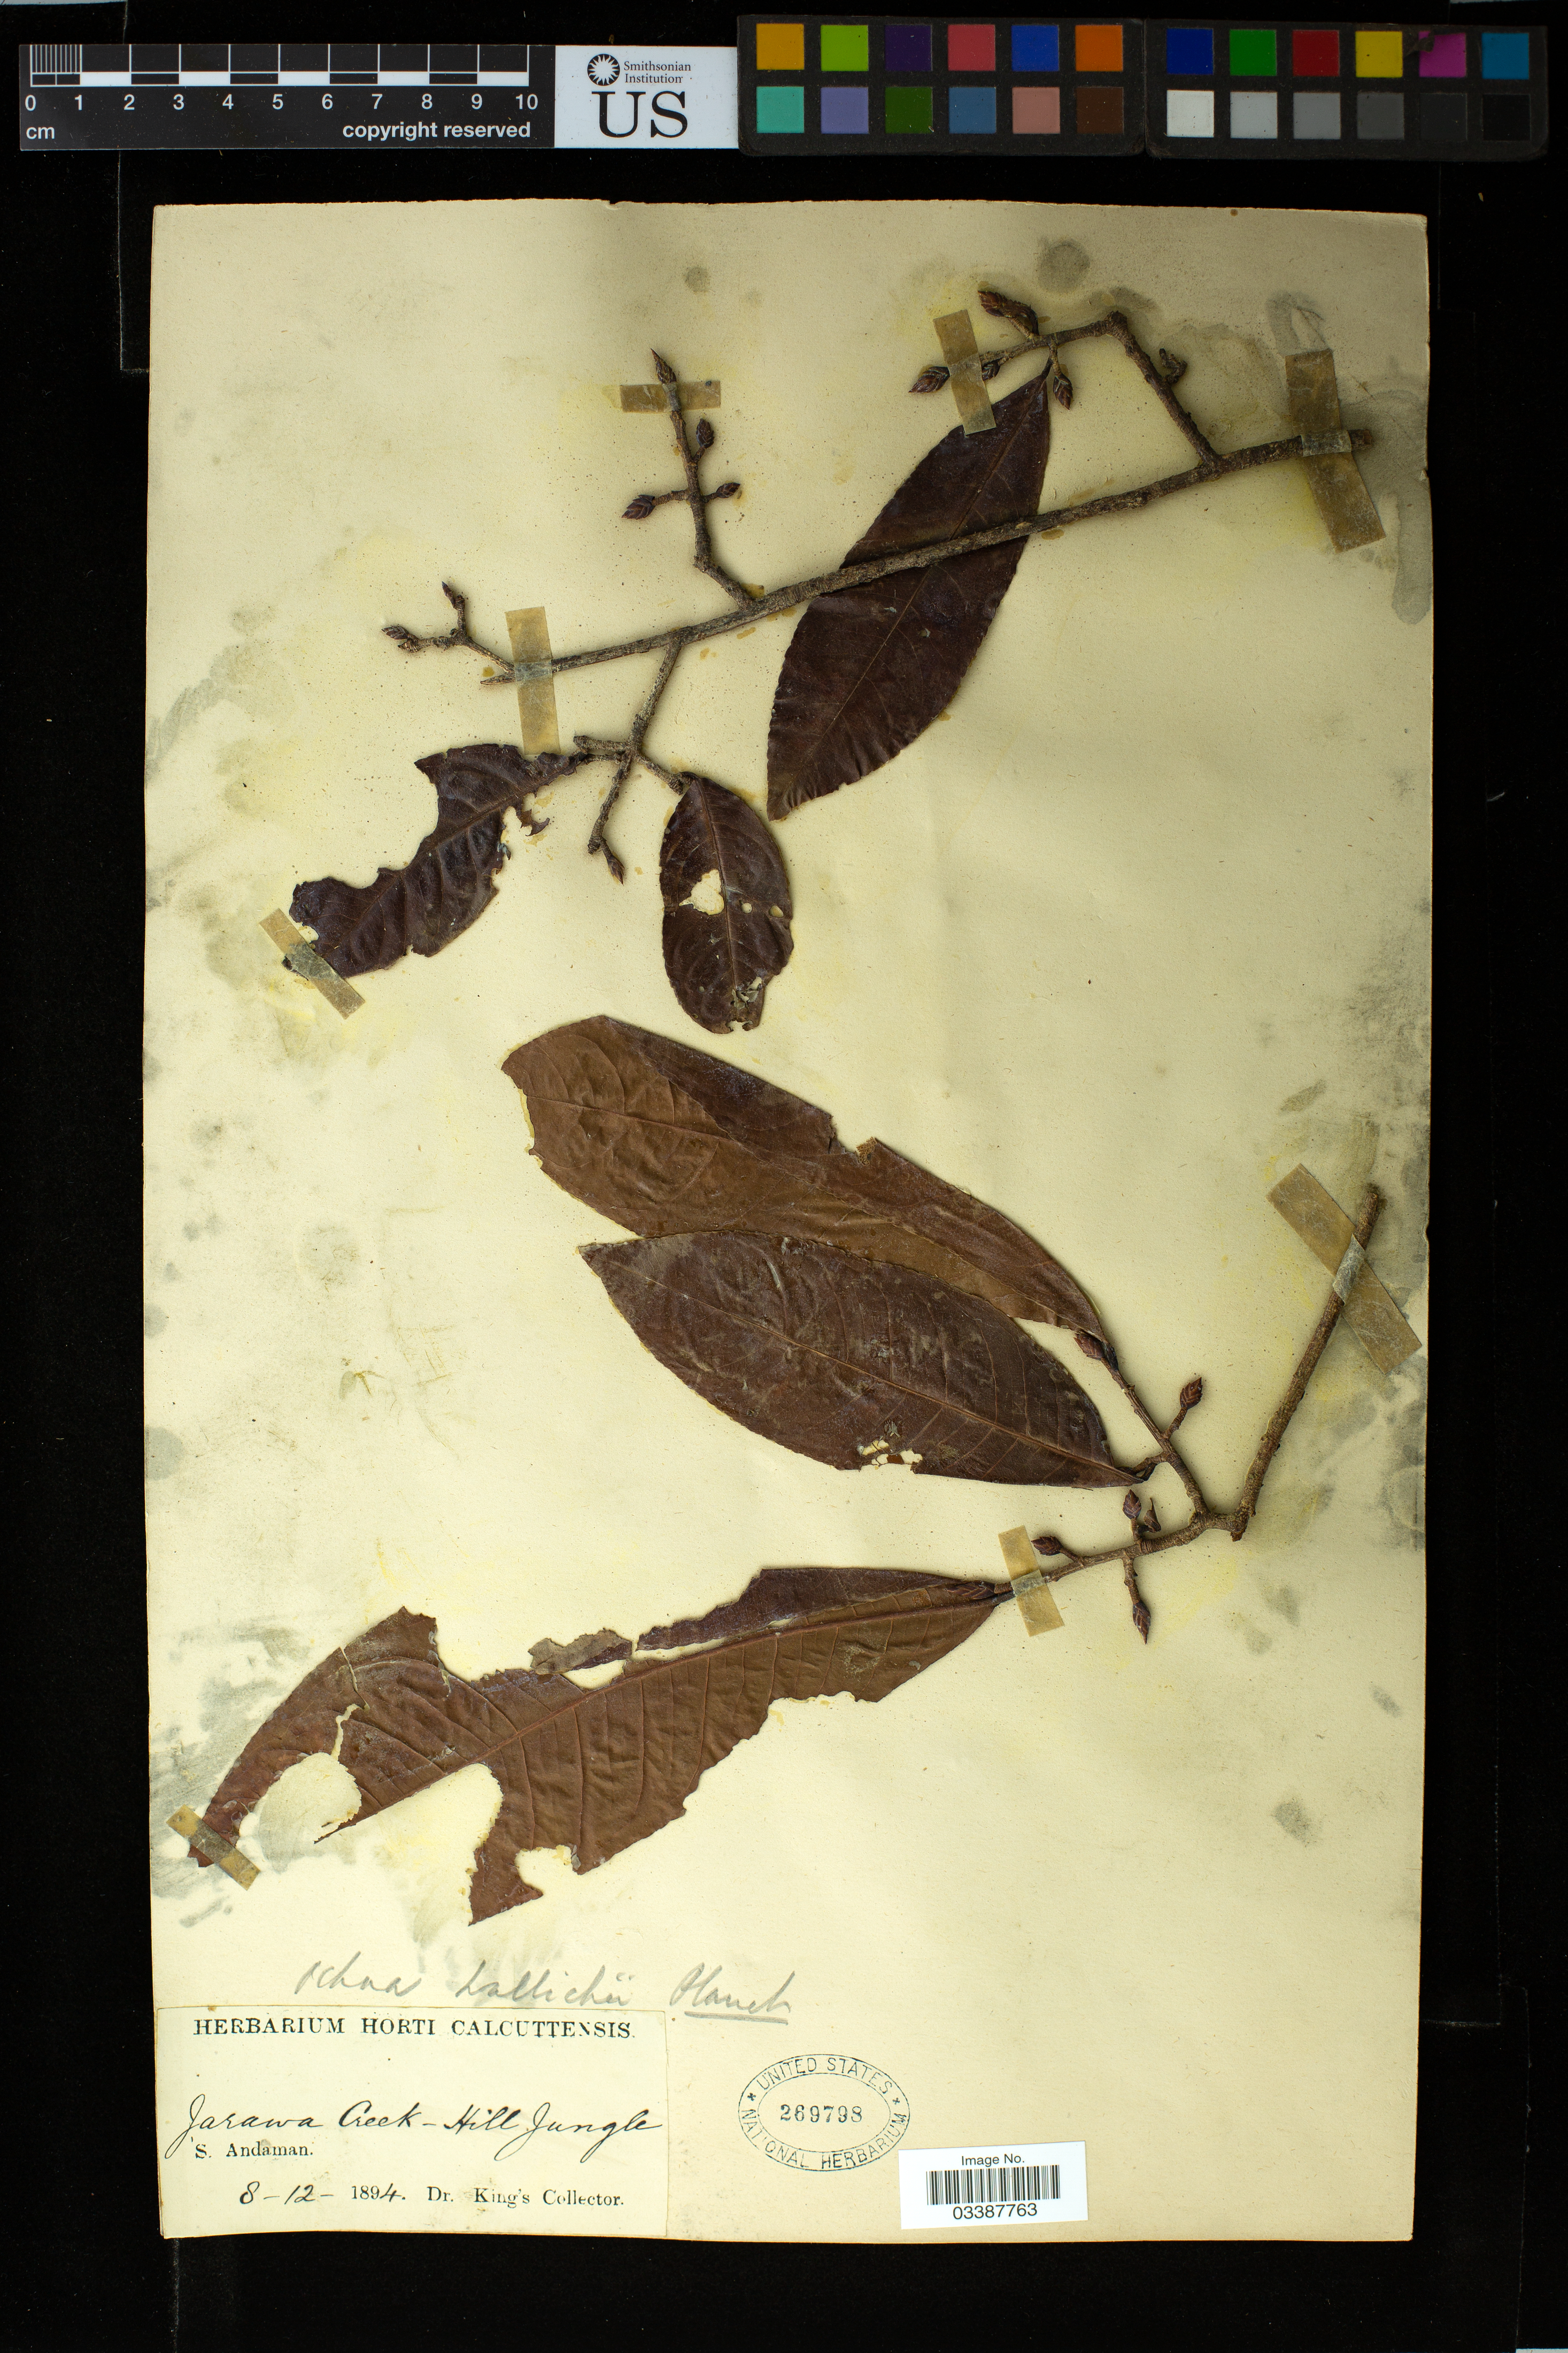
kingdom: Plantae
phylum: Tracheophyta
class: Magnoliopsida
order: Malpighiales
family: Ochnaceae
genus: Ochna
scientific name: Ochna integerrima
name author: Merr.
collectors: Dr. King's collector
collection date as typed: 8-12-1894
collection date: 1894-12-08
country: India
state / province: Andaman and Nicobar Islands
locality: Jarawa Creek, S. Andaman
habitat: Hill jungle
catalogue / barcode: US 269798